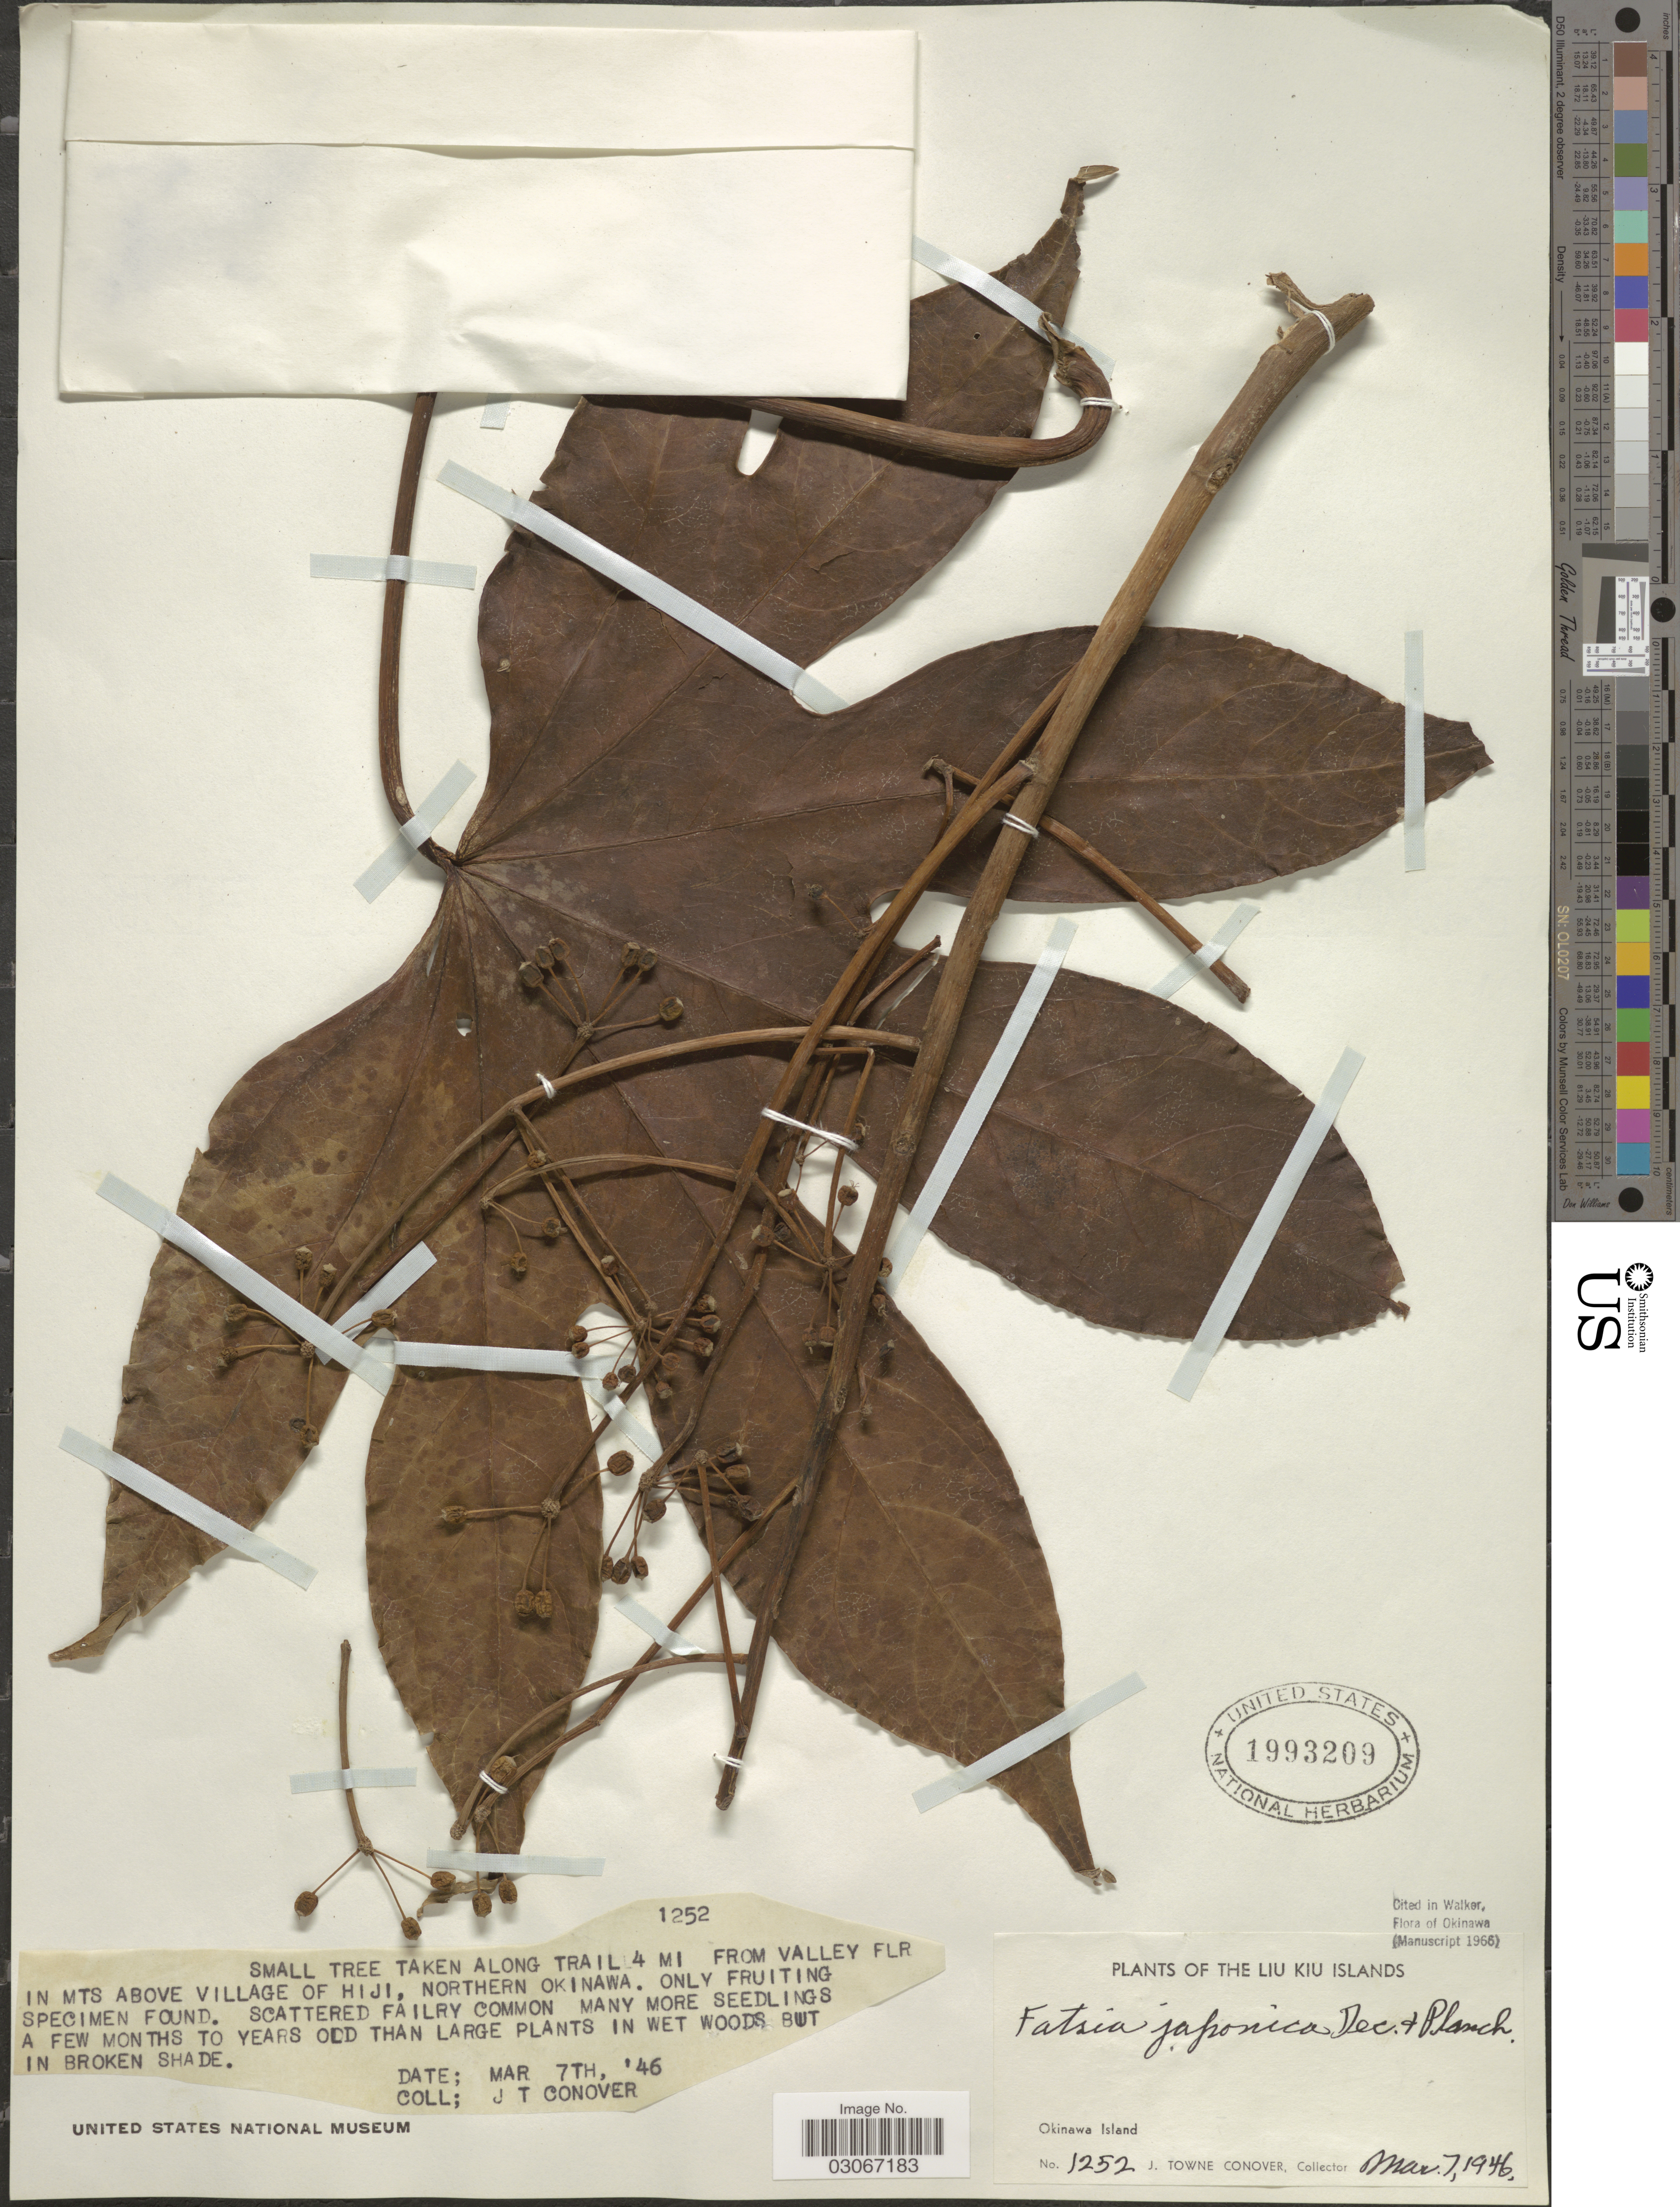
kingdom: Plantae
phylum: Tracheophyta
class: Magnoliopsida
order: Apiales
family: Araliaceae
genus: Fatsia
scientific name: Fatsia japonica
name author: (Thunb.) Decne. & Planch.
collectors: J. T. Conover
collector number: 1252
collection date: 1946-03-07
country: Japan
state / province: Okinawa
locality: Liu Liu Islands. Okinawa Island. Along trail 4 mi from valley flr in mts above village of Hiji, northern Okinawa.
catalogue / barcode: US 1993209